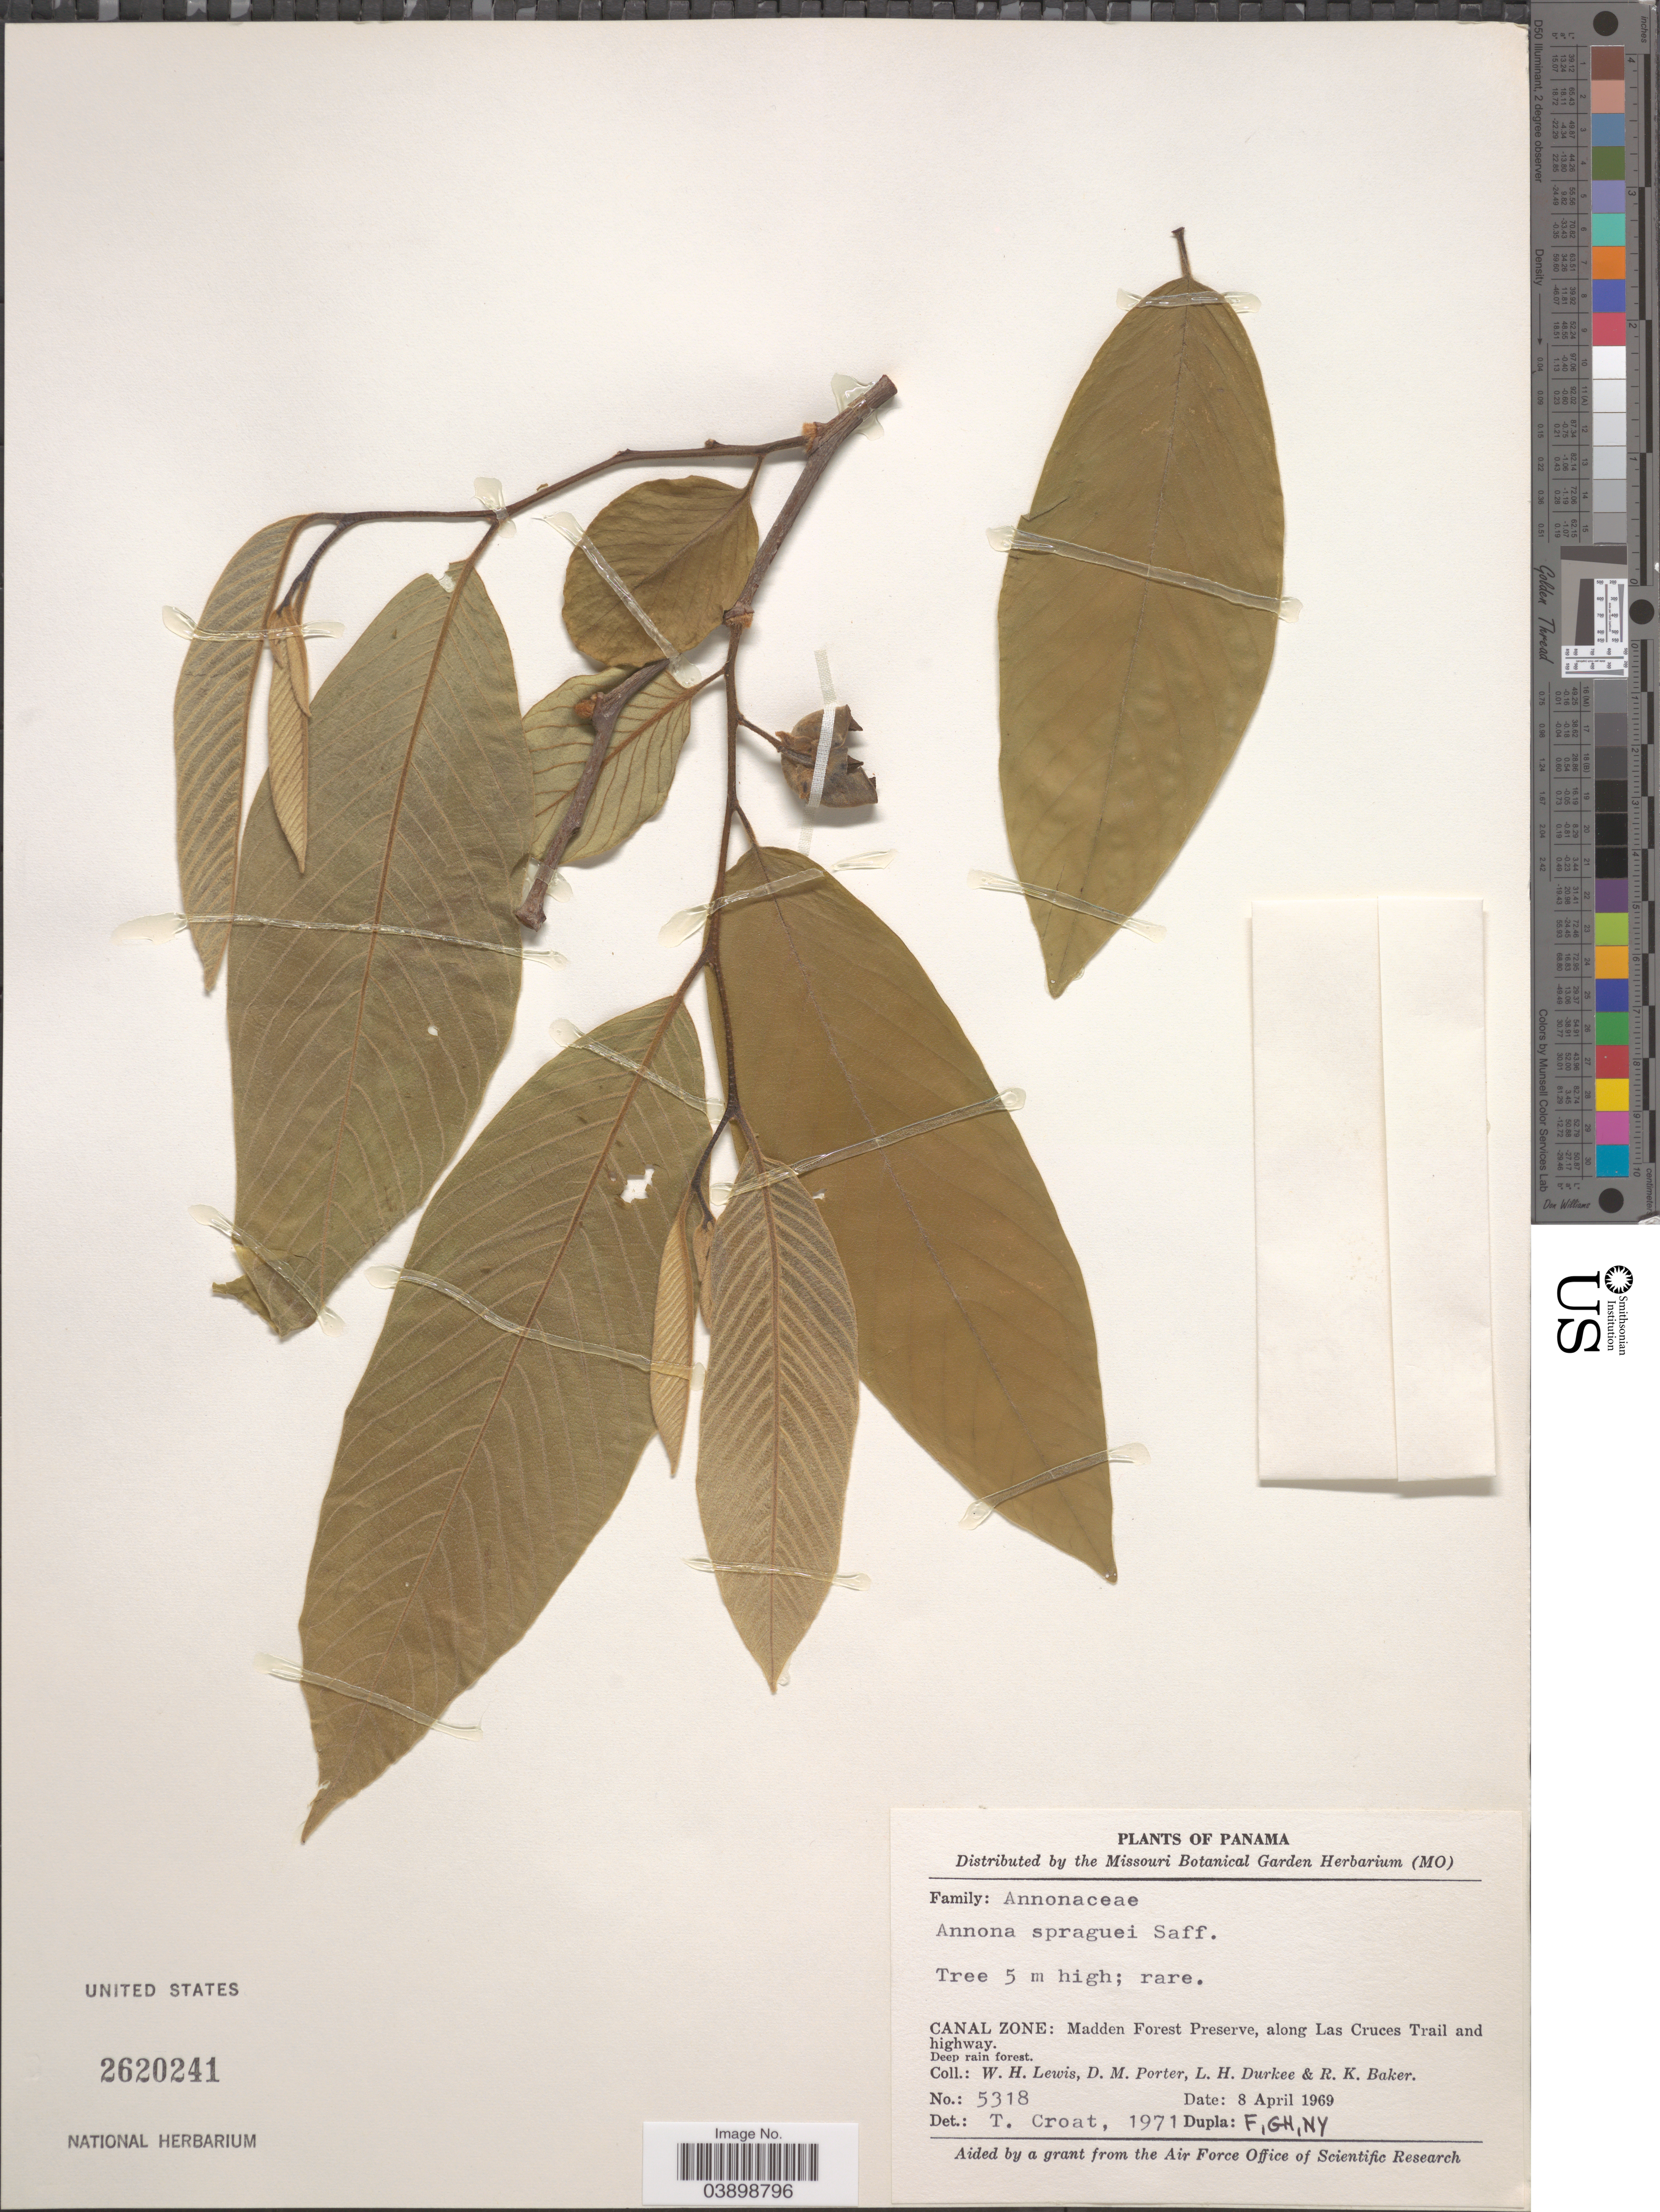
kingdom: Plantae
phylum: Tracheophyta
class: Magnoliopsida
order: Magnoliales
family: Annonaceae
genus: Annona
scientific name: Annona spraguei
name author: Saff.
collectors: W. H. Lewis, D. Porter, L. H. Durkee & R. K. Baker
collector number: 5318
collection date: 1969-04-08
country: Panama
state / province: Colón / Panamá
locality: Canal Zone: Madden Forest Preserve, along Las Cruces Trail and highway.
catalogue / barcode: US 2620241